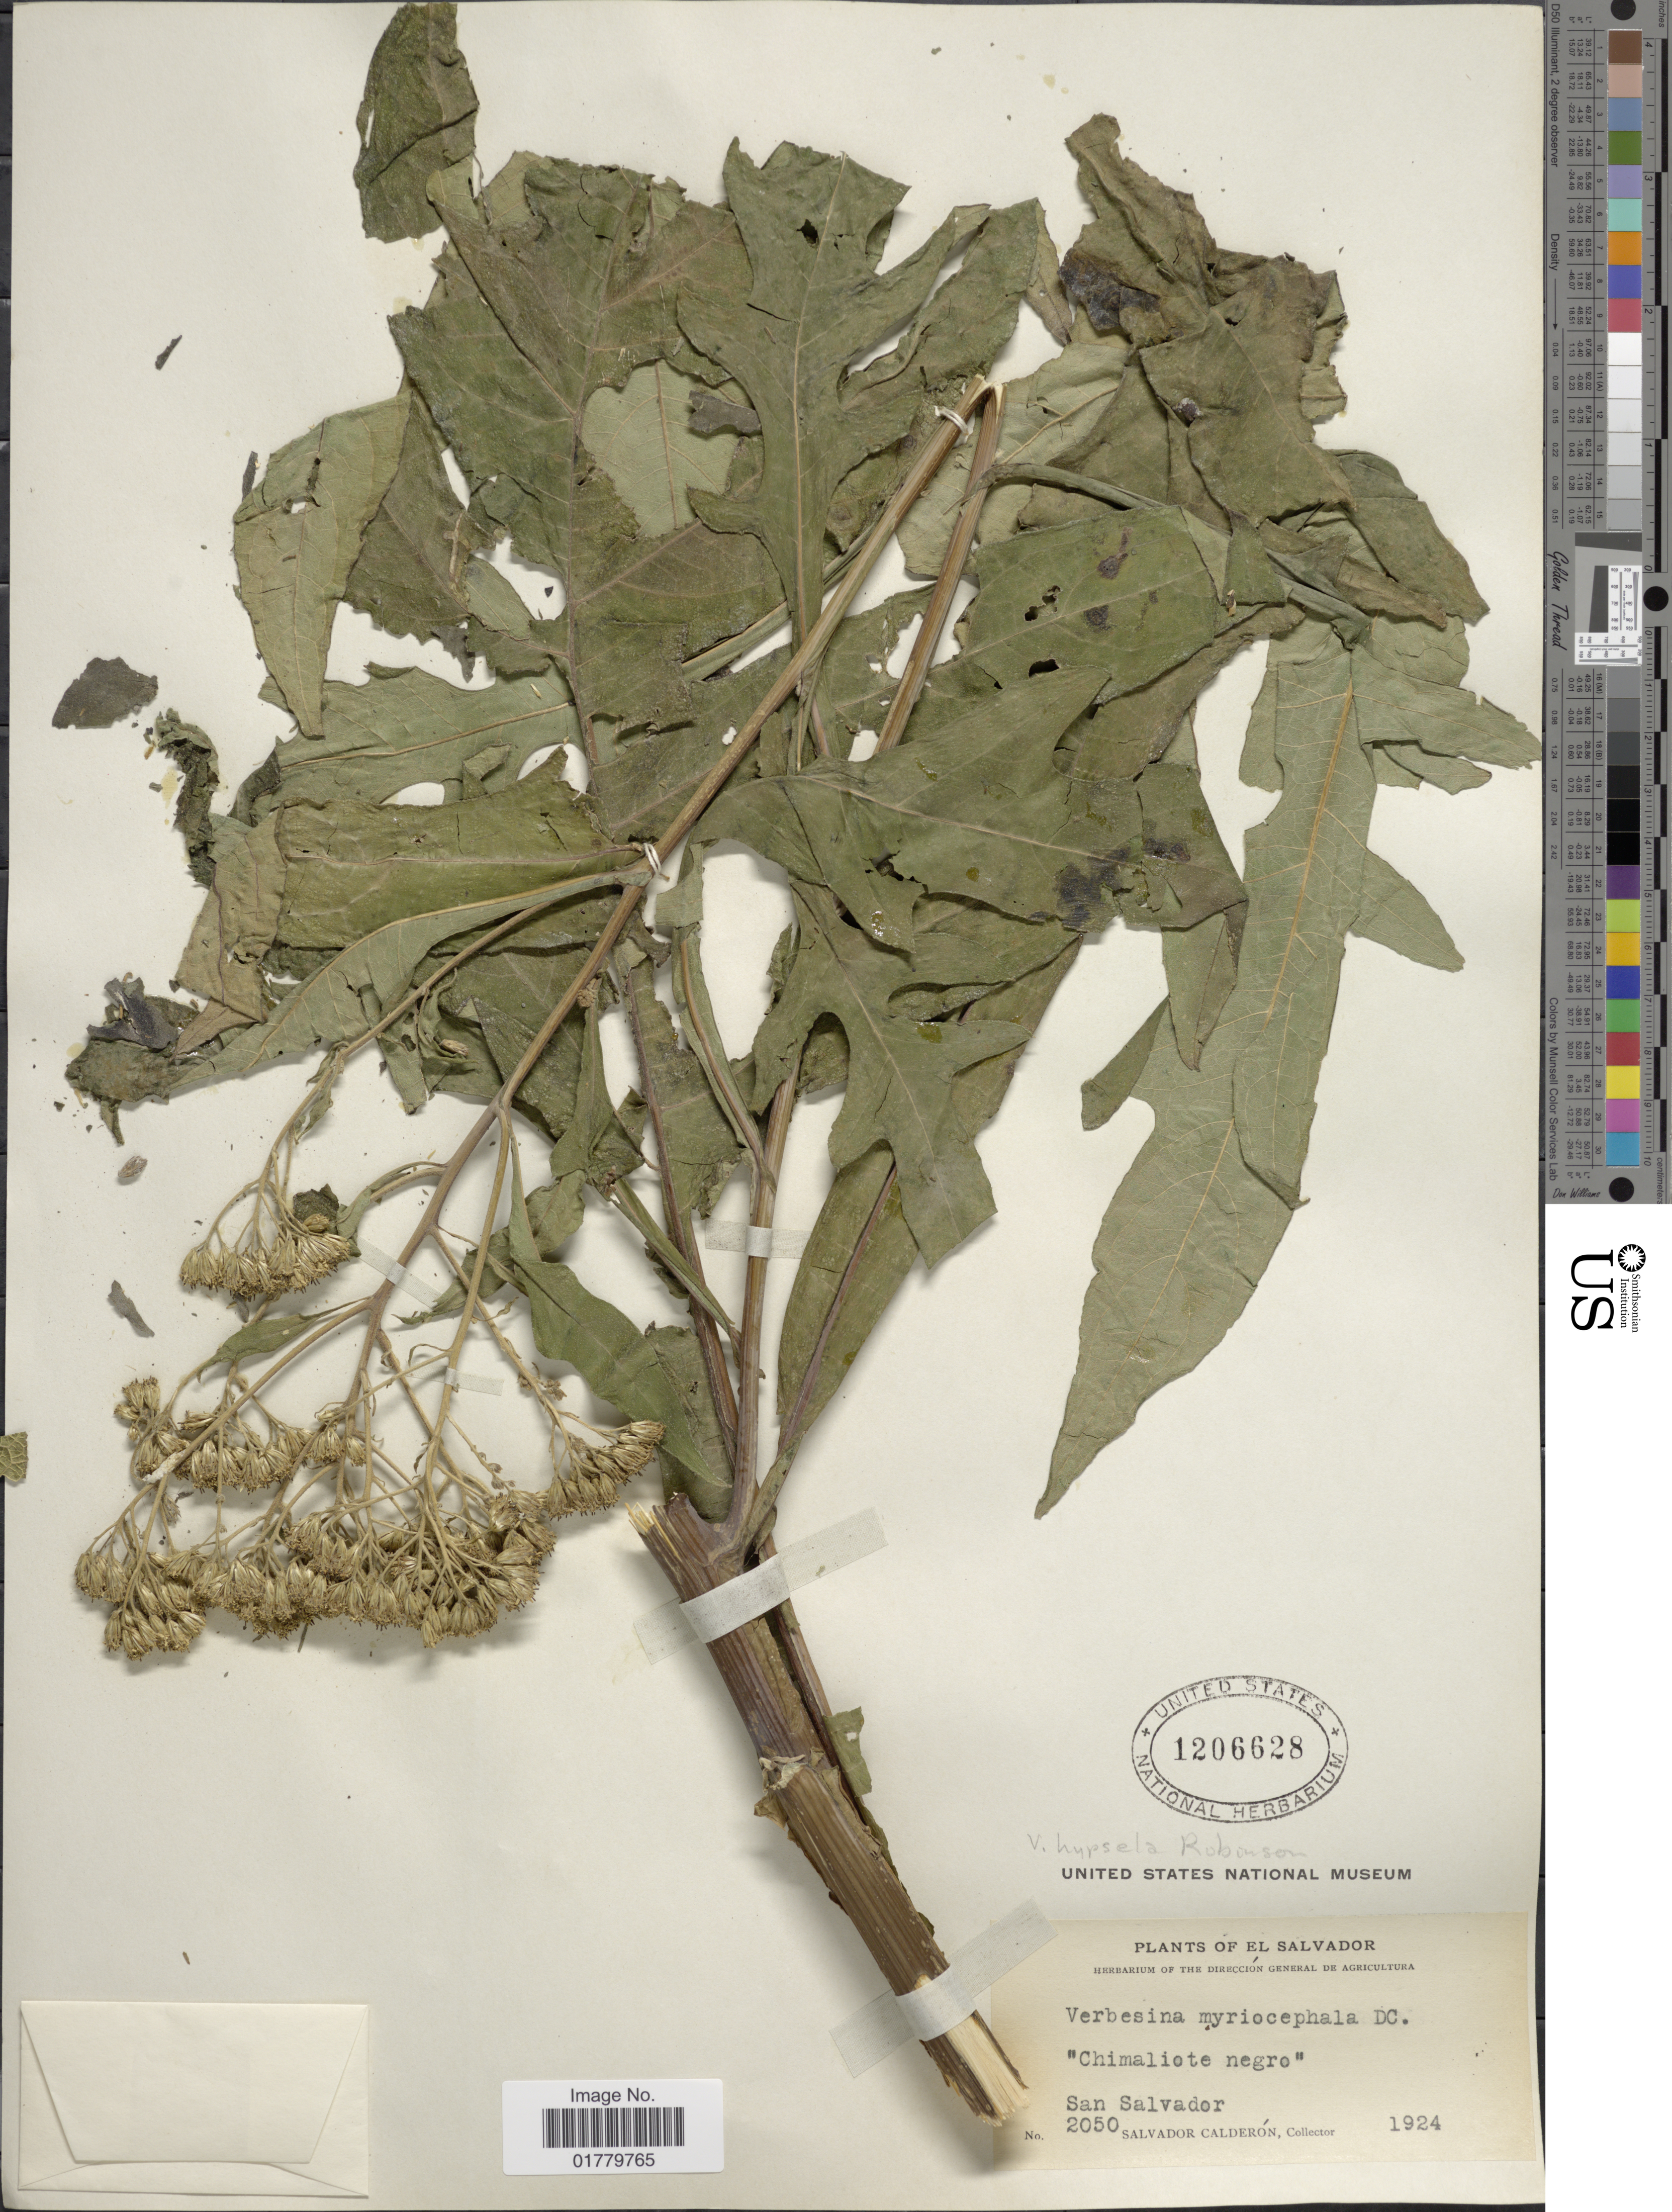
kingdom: Plantae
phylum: Tracheophyta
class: Magnoliopsida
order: Asterales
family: Asteraceae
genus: Verbesina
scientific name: Verbesina hypsela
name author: B.L. Rob.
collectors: S. Calderón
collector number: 2050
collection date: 1924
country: El Salvador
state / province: San Salvador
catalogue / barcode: US 1206628